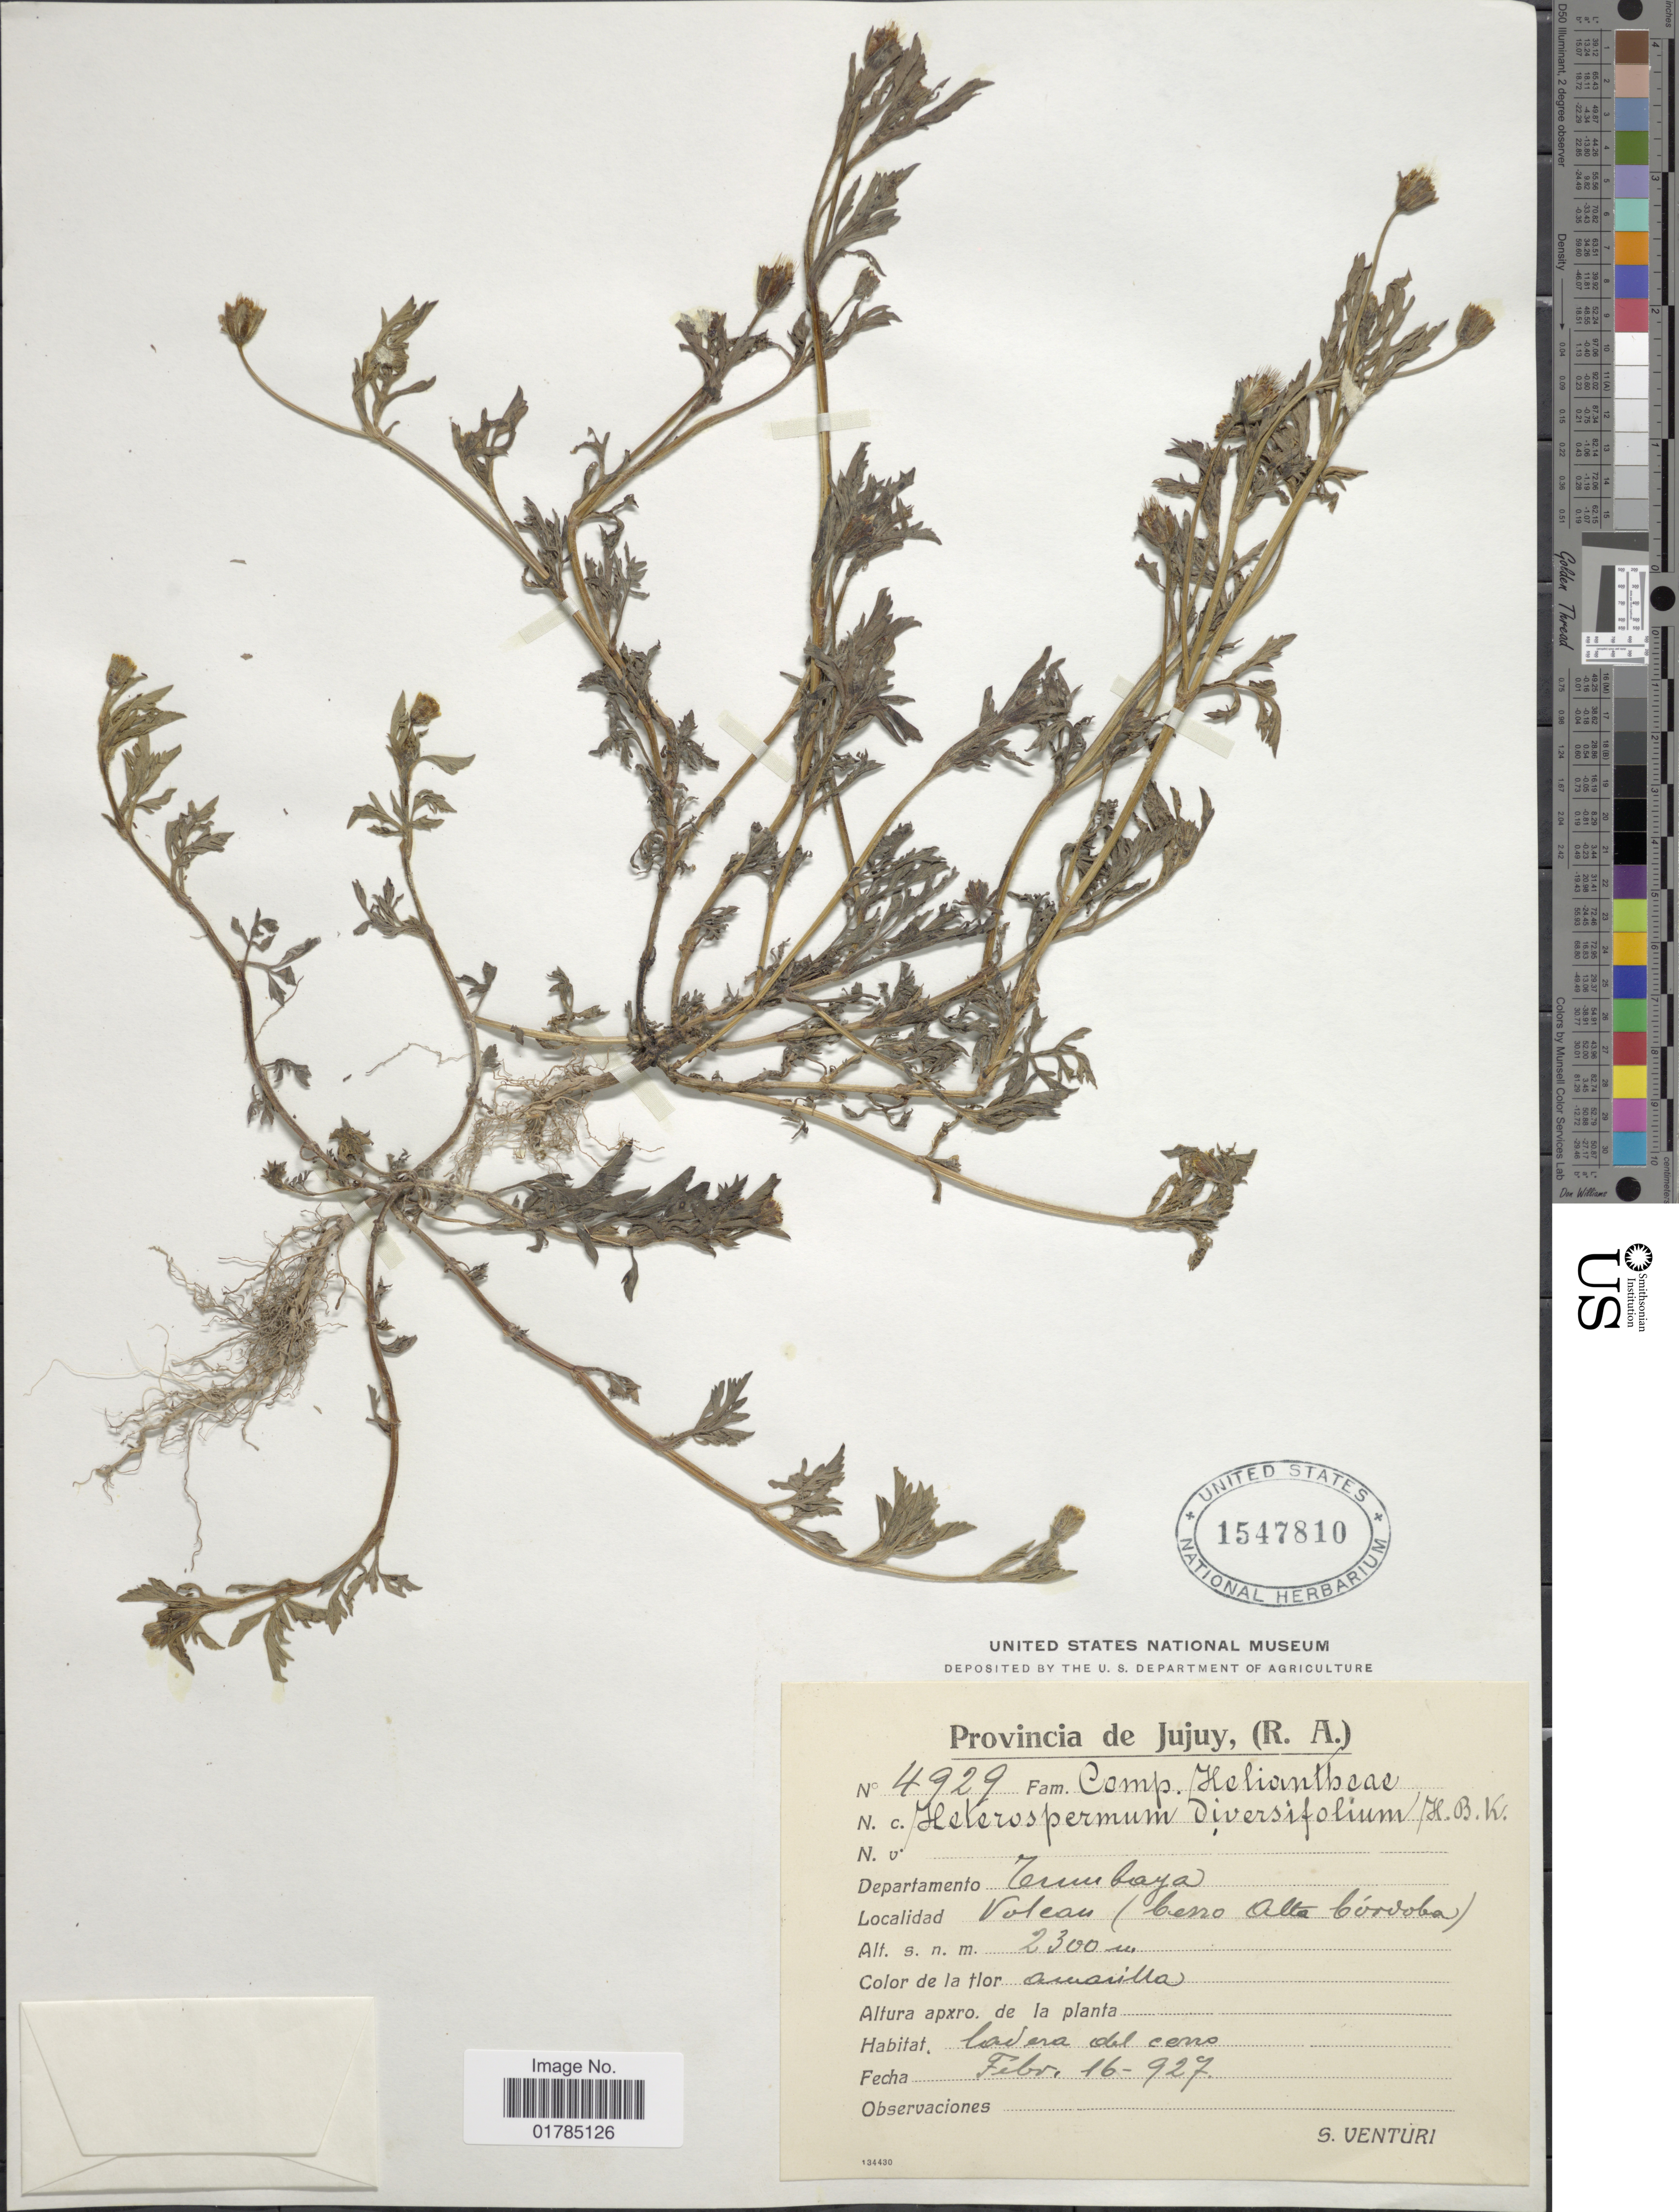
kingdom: Plantae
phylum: Tracheophyta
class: Magnoliopsida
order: Asterales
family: Asteraceae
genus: Heterosperma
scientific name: Heterosperma diversifolium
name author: Kunth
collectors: S. Venturi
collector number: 4929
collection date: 1927-02-16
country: Argentina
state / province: Cordoba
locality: Departamento Zembaya, Volcan (Cerro Alta Cordoba), Jujuy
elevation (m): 2300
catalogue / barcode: US 1547810